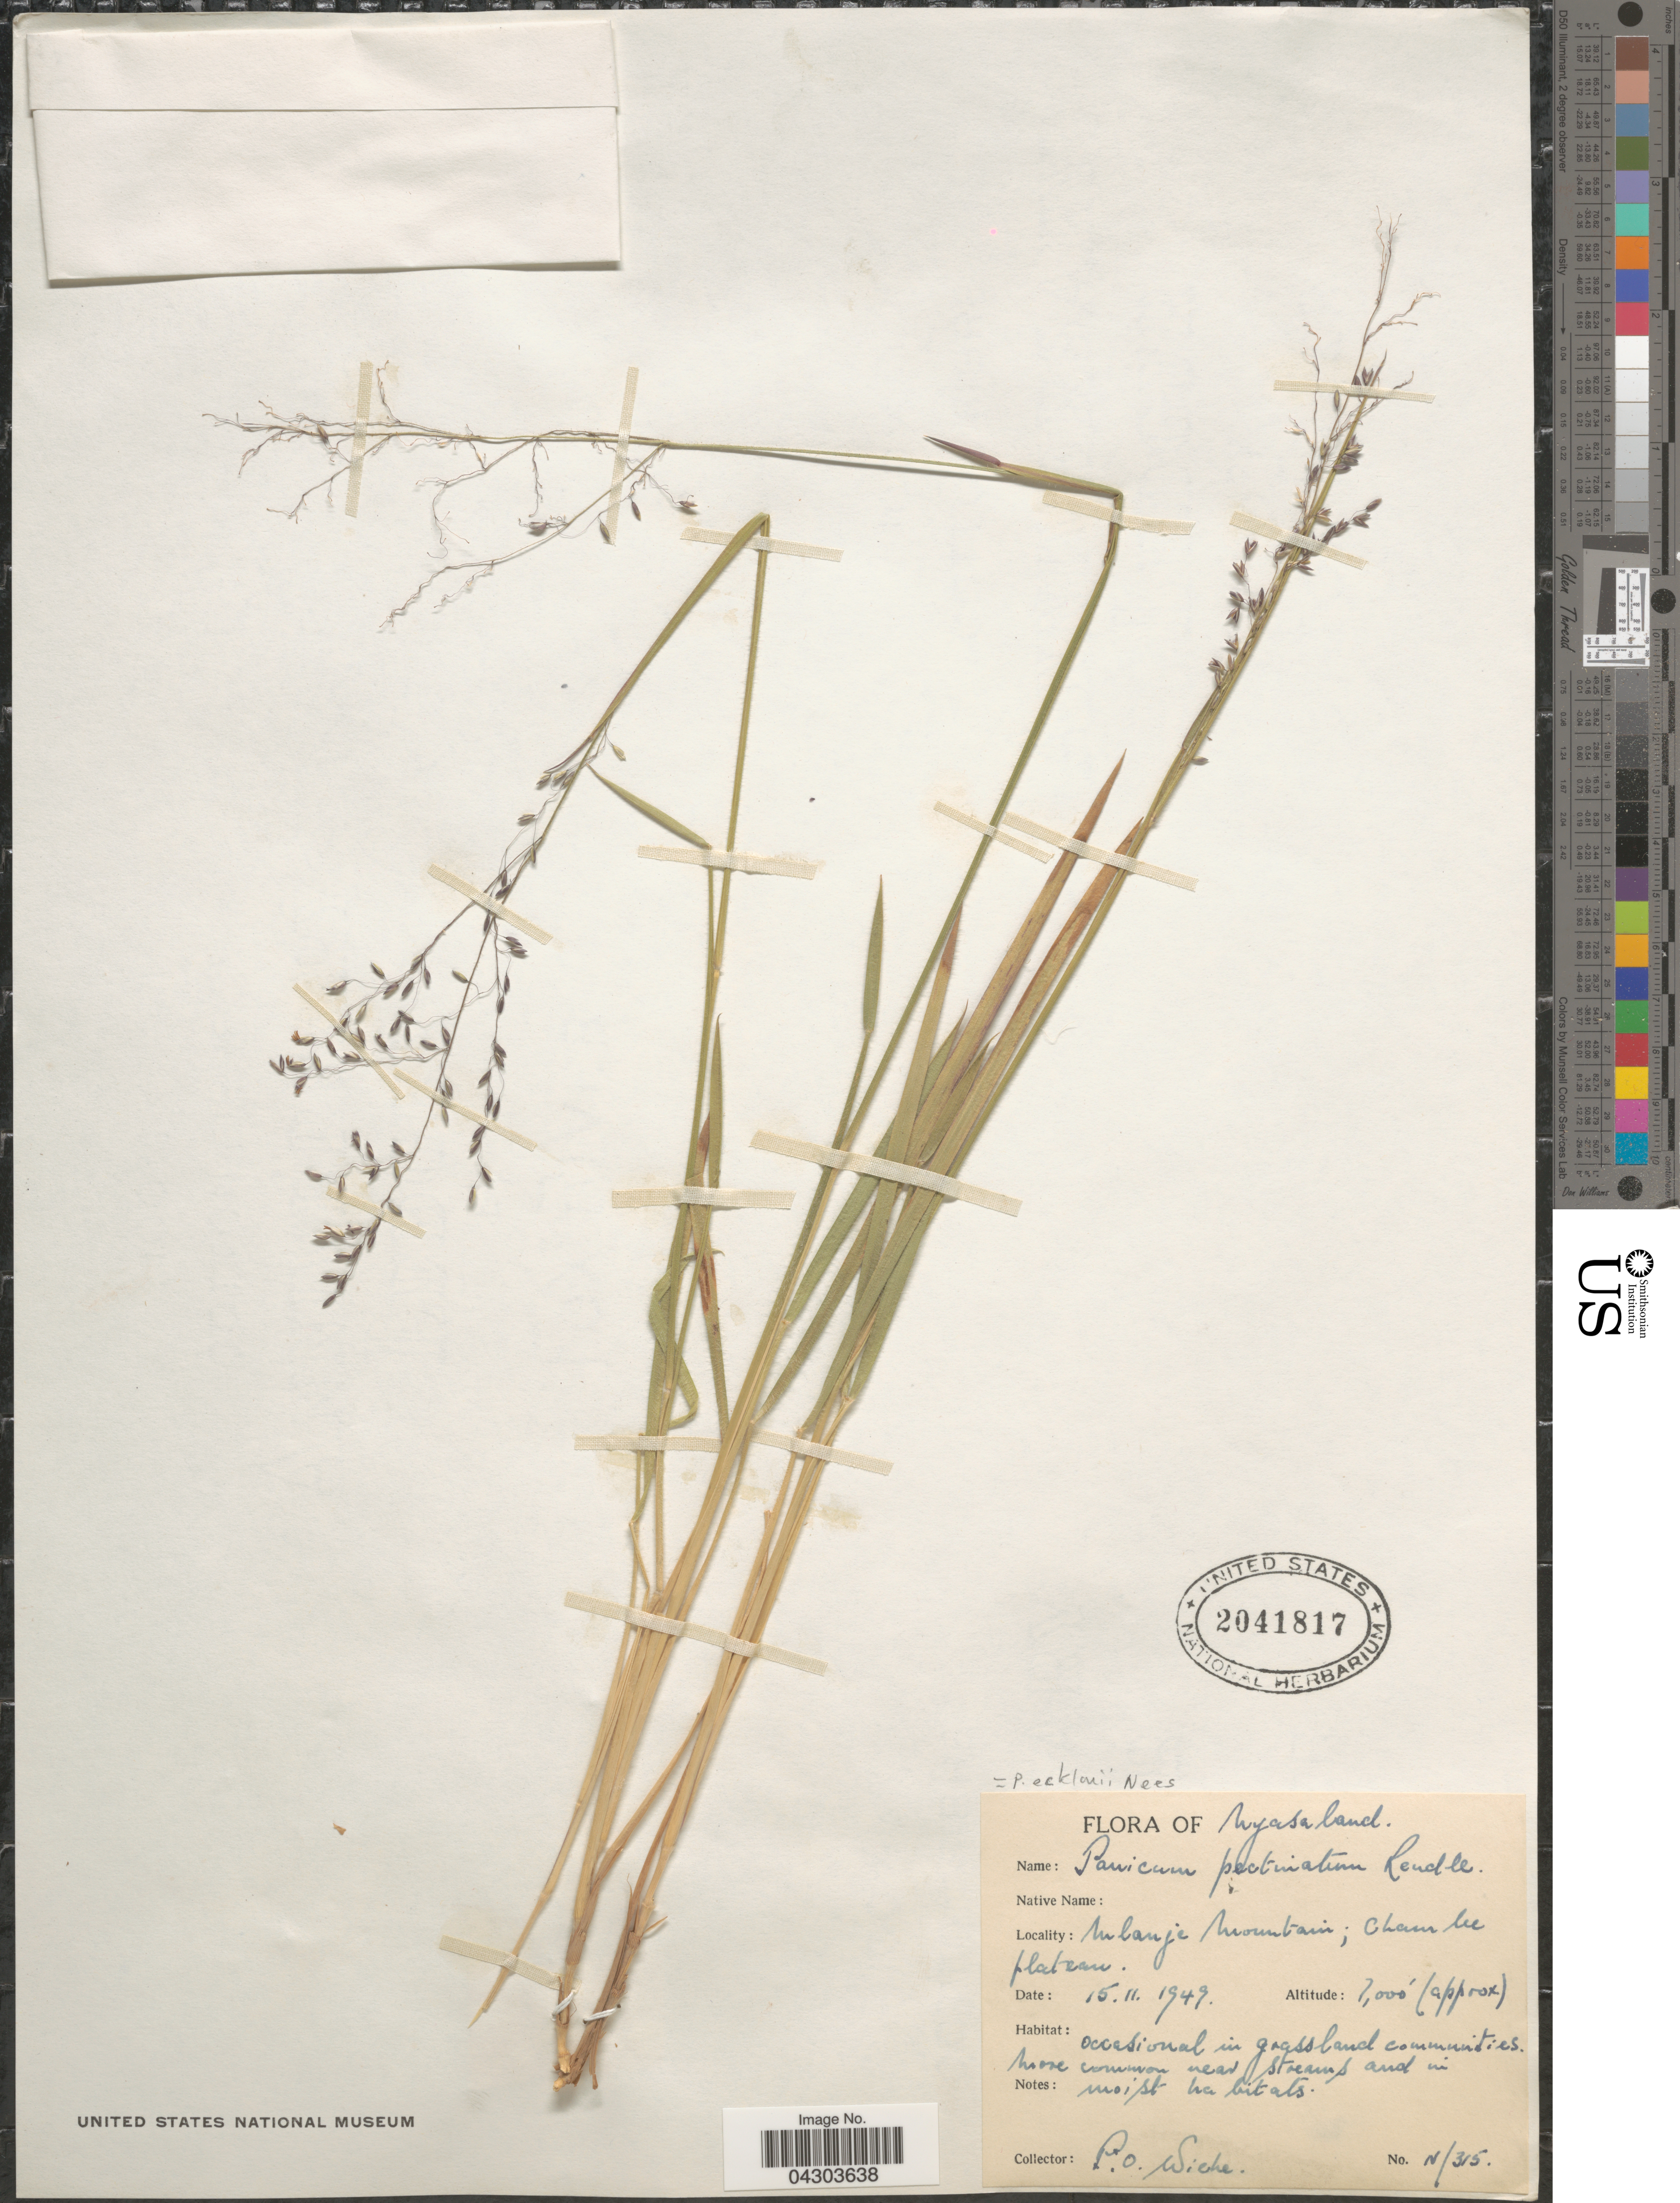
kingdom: Plantae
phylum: Tracheophyta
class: Liliopsida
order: Poales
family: Poaceae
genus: Panicum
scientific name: Panicum ecklonii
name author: Nees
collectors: P. Wiehe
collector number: N/315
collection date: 1949-11-15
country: Malawi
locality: Nyasaland. Mlanje Mountain; Chambe plateau. Occasional in grassland communities. More common near streams and in moist habitats.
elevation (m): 2134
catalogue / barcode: US 2041817